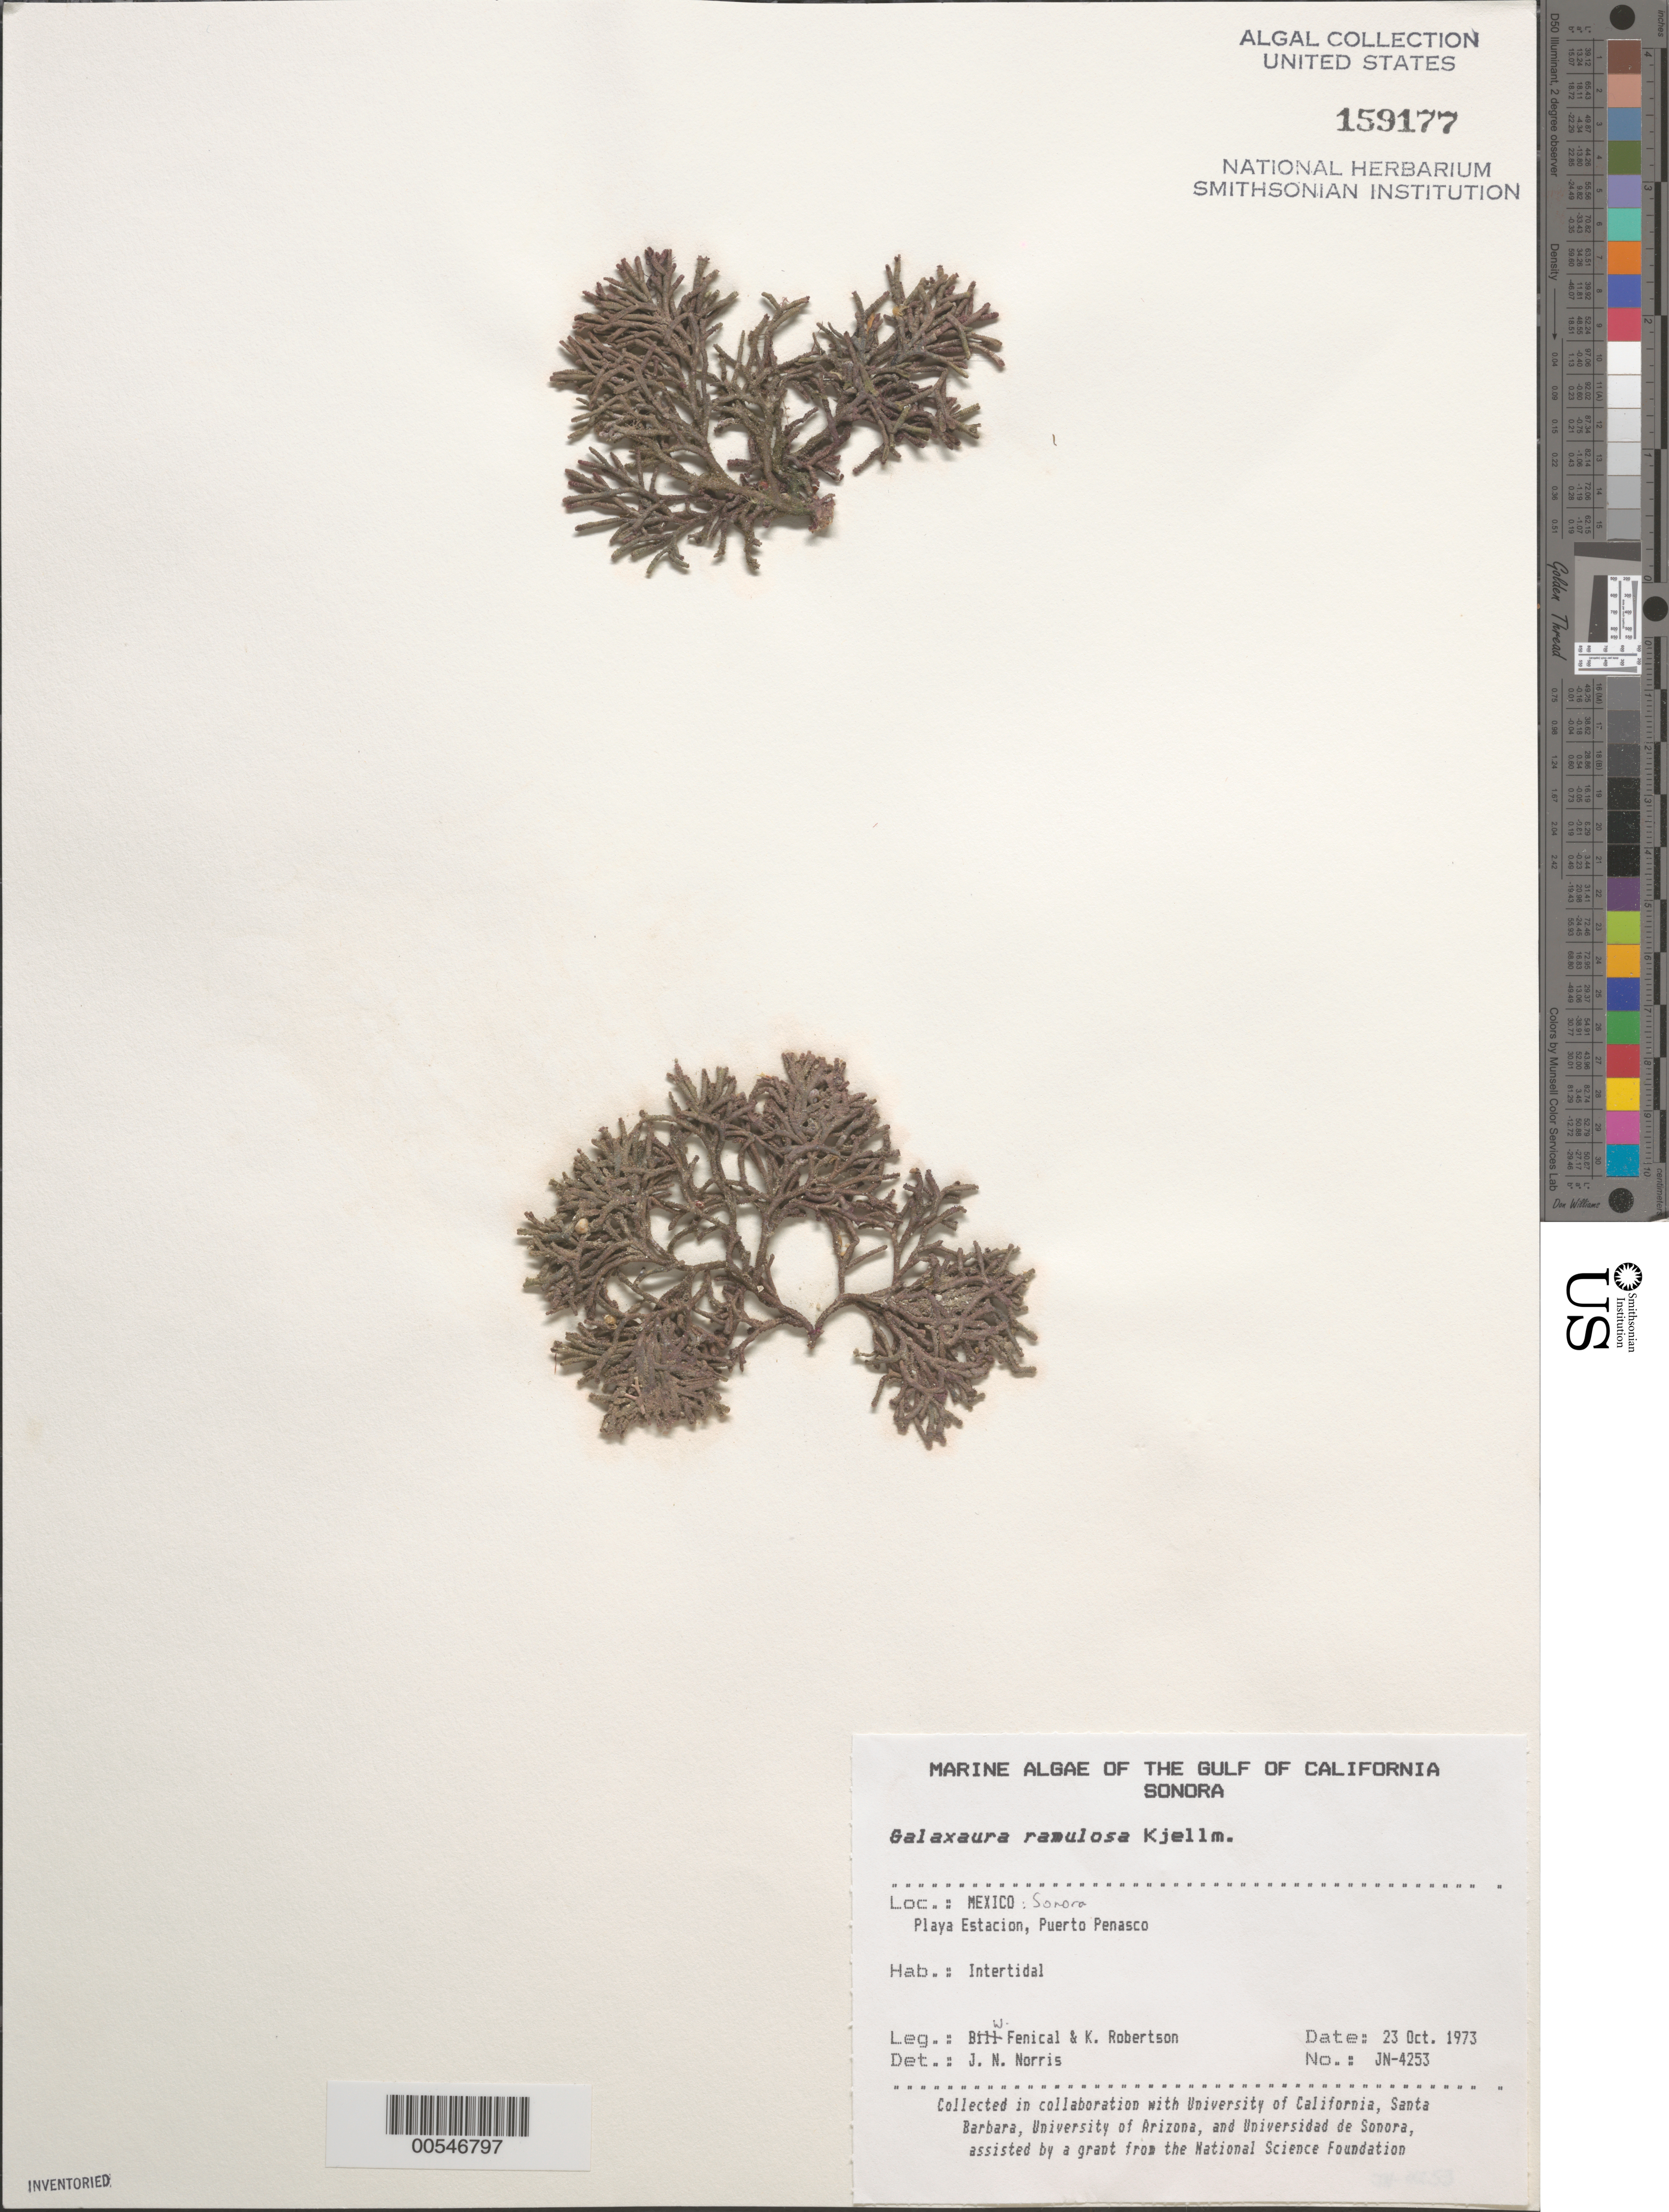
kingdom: Plantae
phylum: Rhodophyta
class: Florideophyceae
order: Nemaliales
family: Galaxauraceae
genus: Galaxaura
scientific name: Galaxaura rugosa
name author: (Ellis & Sol.) J.V.Lamouroux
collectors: W. Fenical & K. Robertson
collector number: Jn-4253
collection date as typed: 23 Oct 1973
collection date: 1973-10-23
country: Mexico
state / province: Sonora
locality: Playa Estacion, Puerto Penasco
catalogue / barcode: US 159177